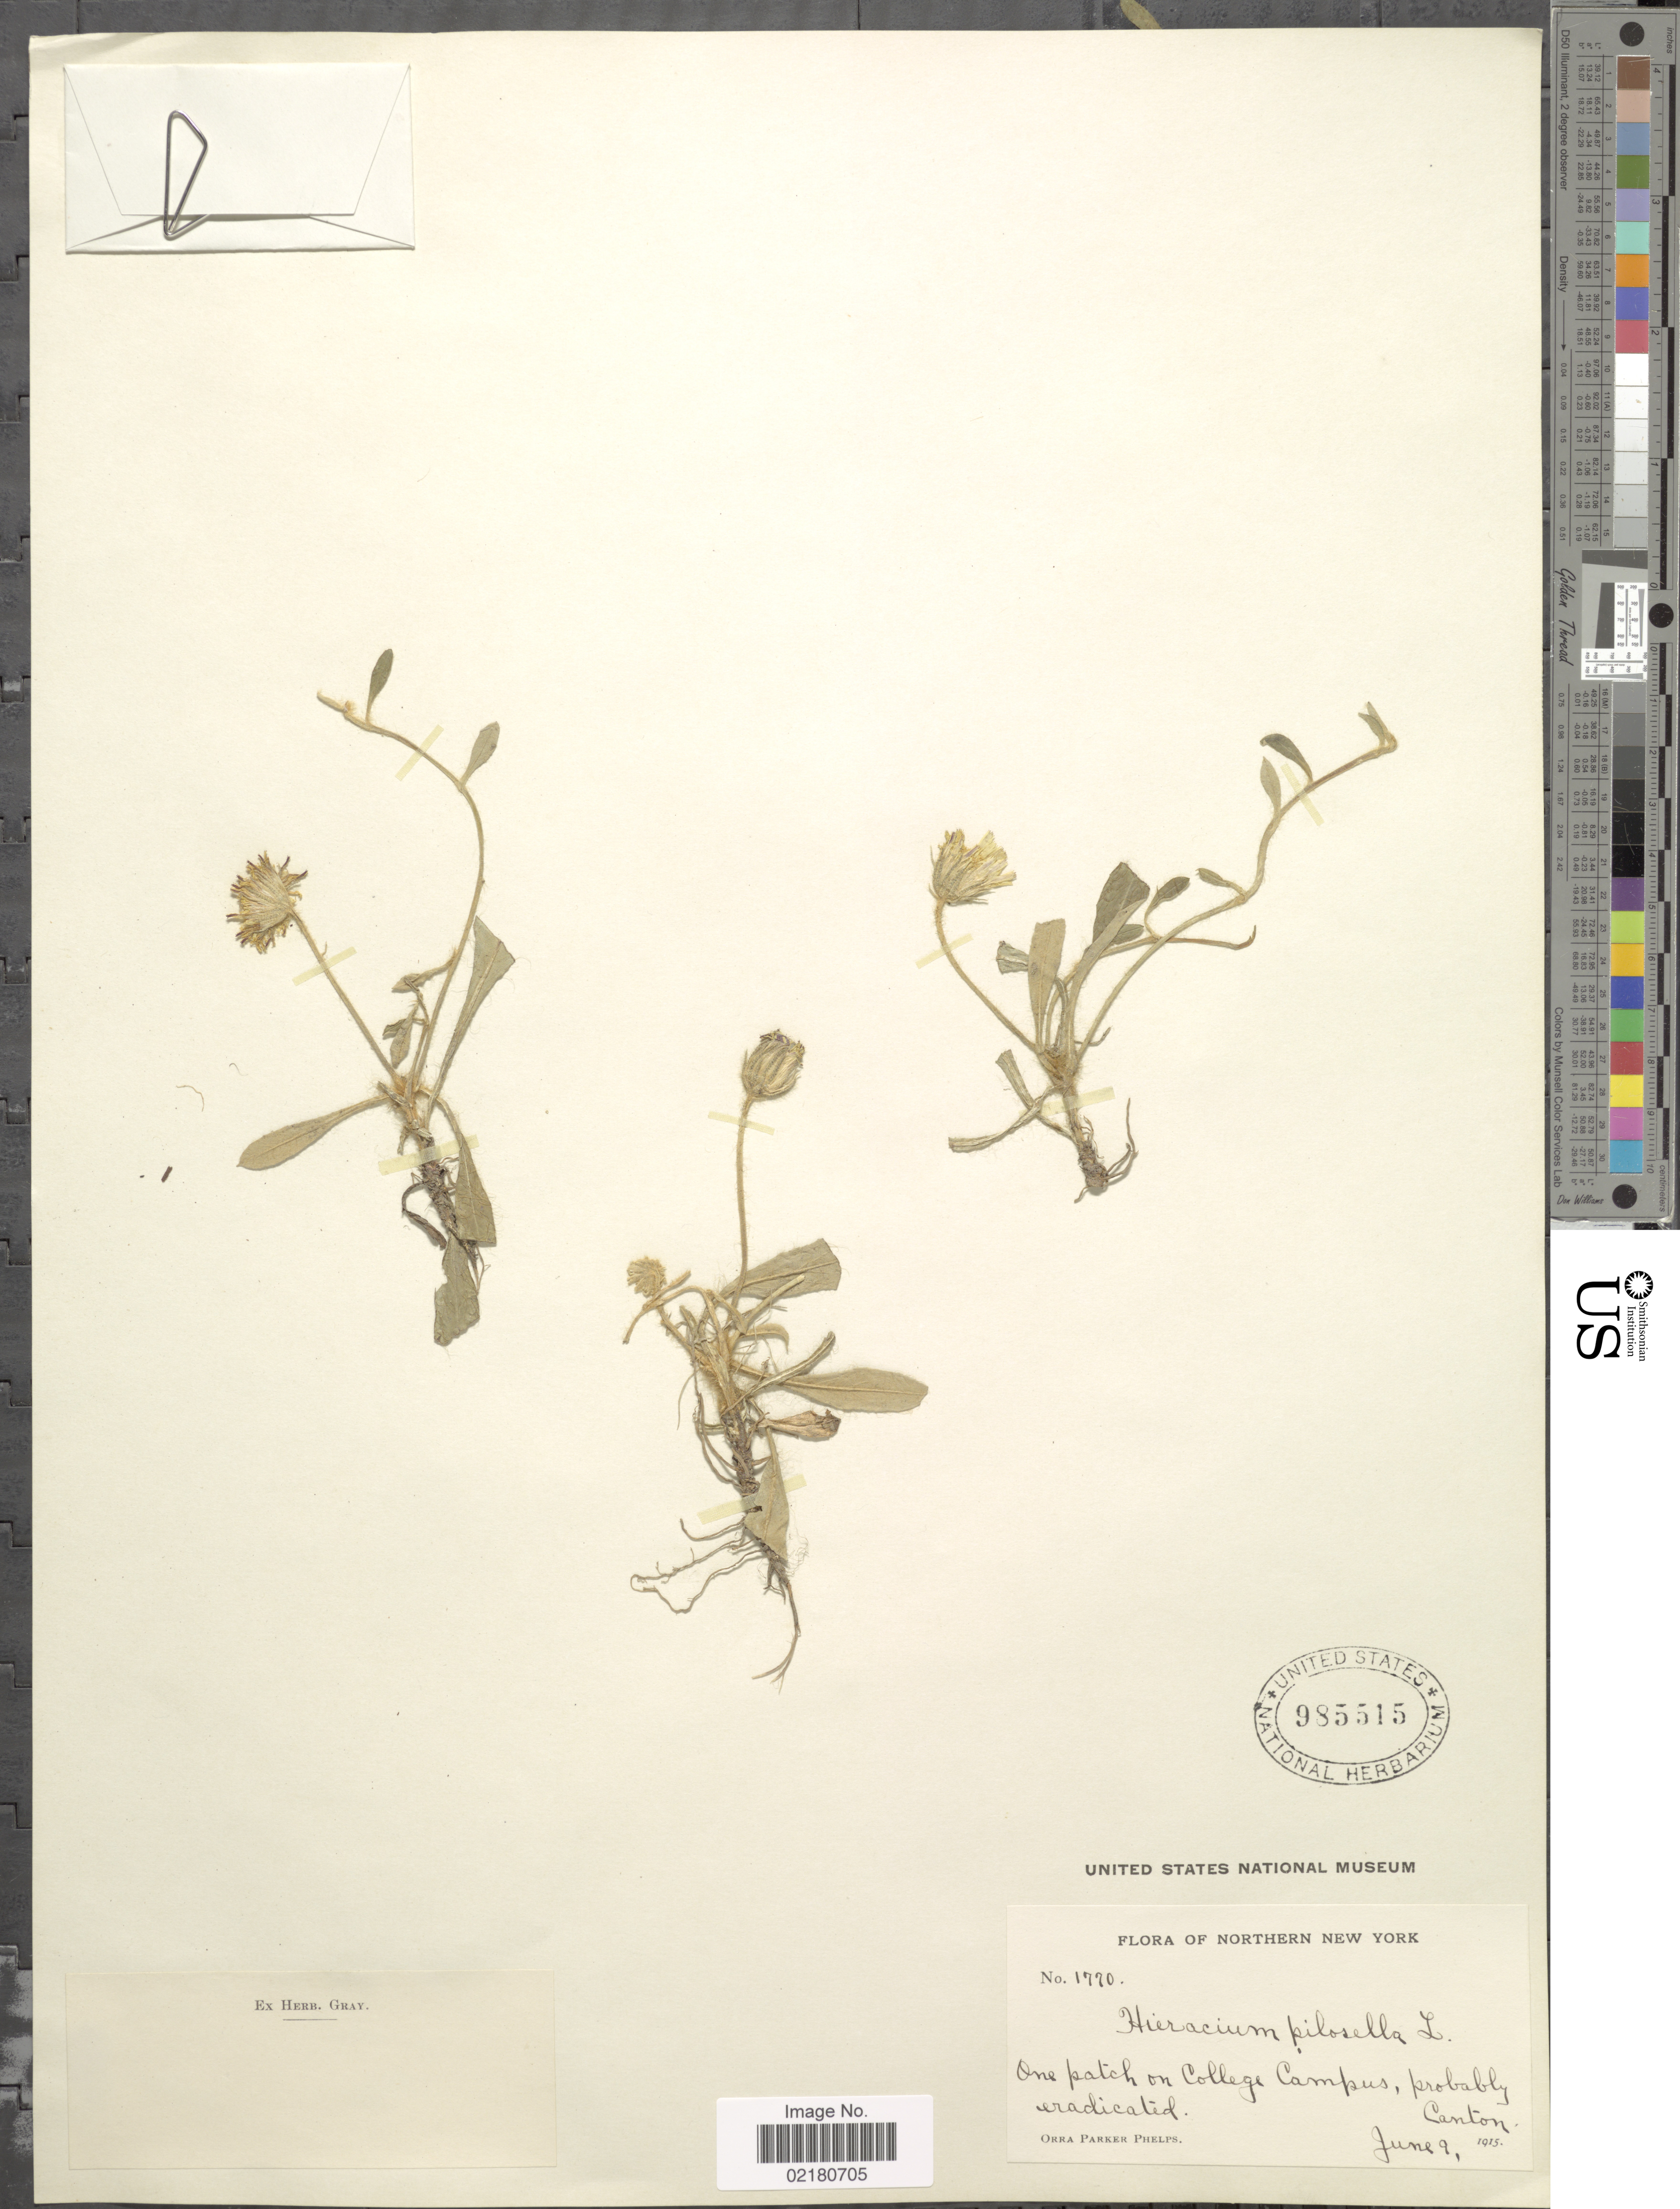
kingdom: Plantae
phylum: Tracheophyta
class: Magnoliopsida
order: Asterales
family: Asteraceae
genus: Pilosella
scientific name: Pilosella officinarum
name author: Vaill.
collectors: O. P. Phelps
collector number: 1770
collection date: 1915-06-09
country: United States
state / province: New York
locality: Northern new York, on patch on College Campus, Canton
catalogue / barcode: US 985515